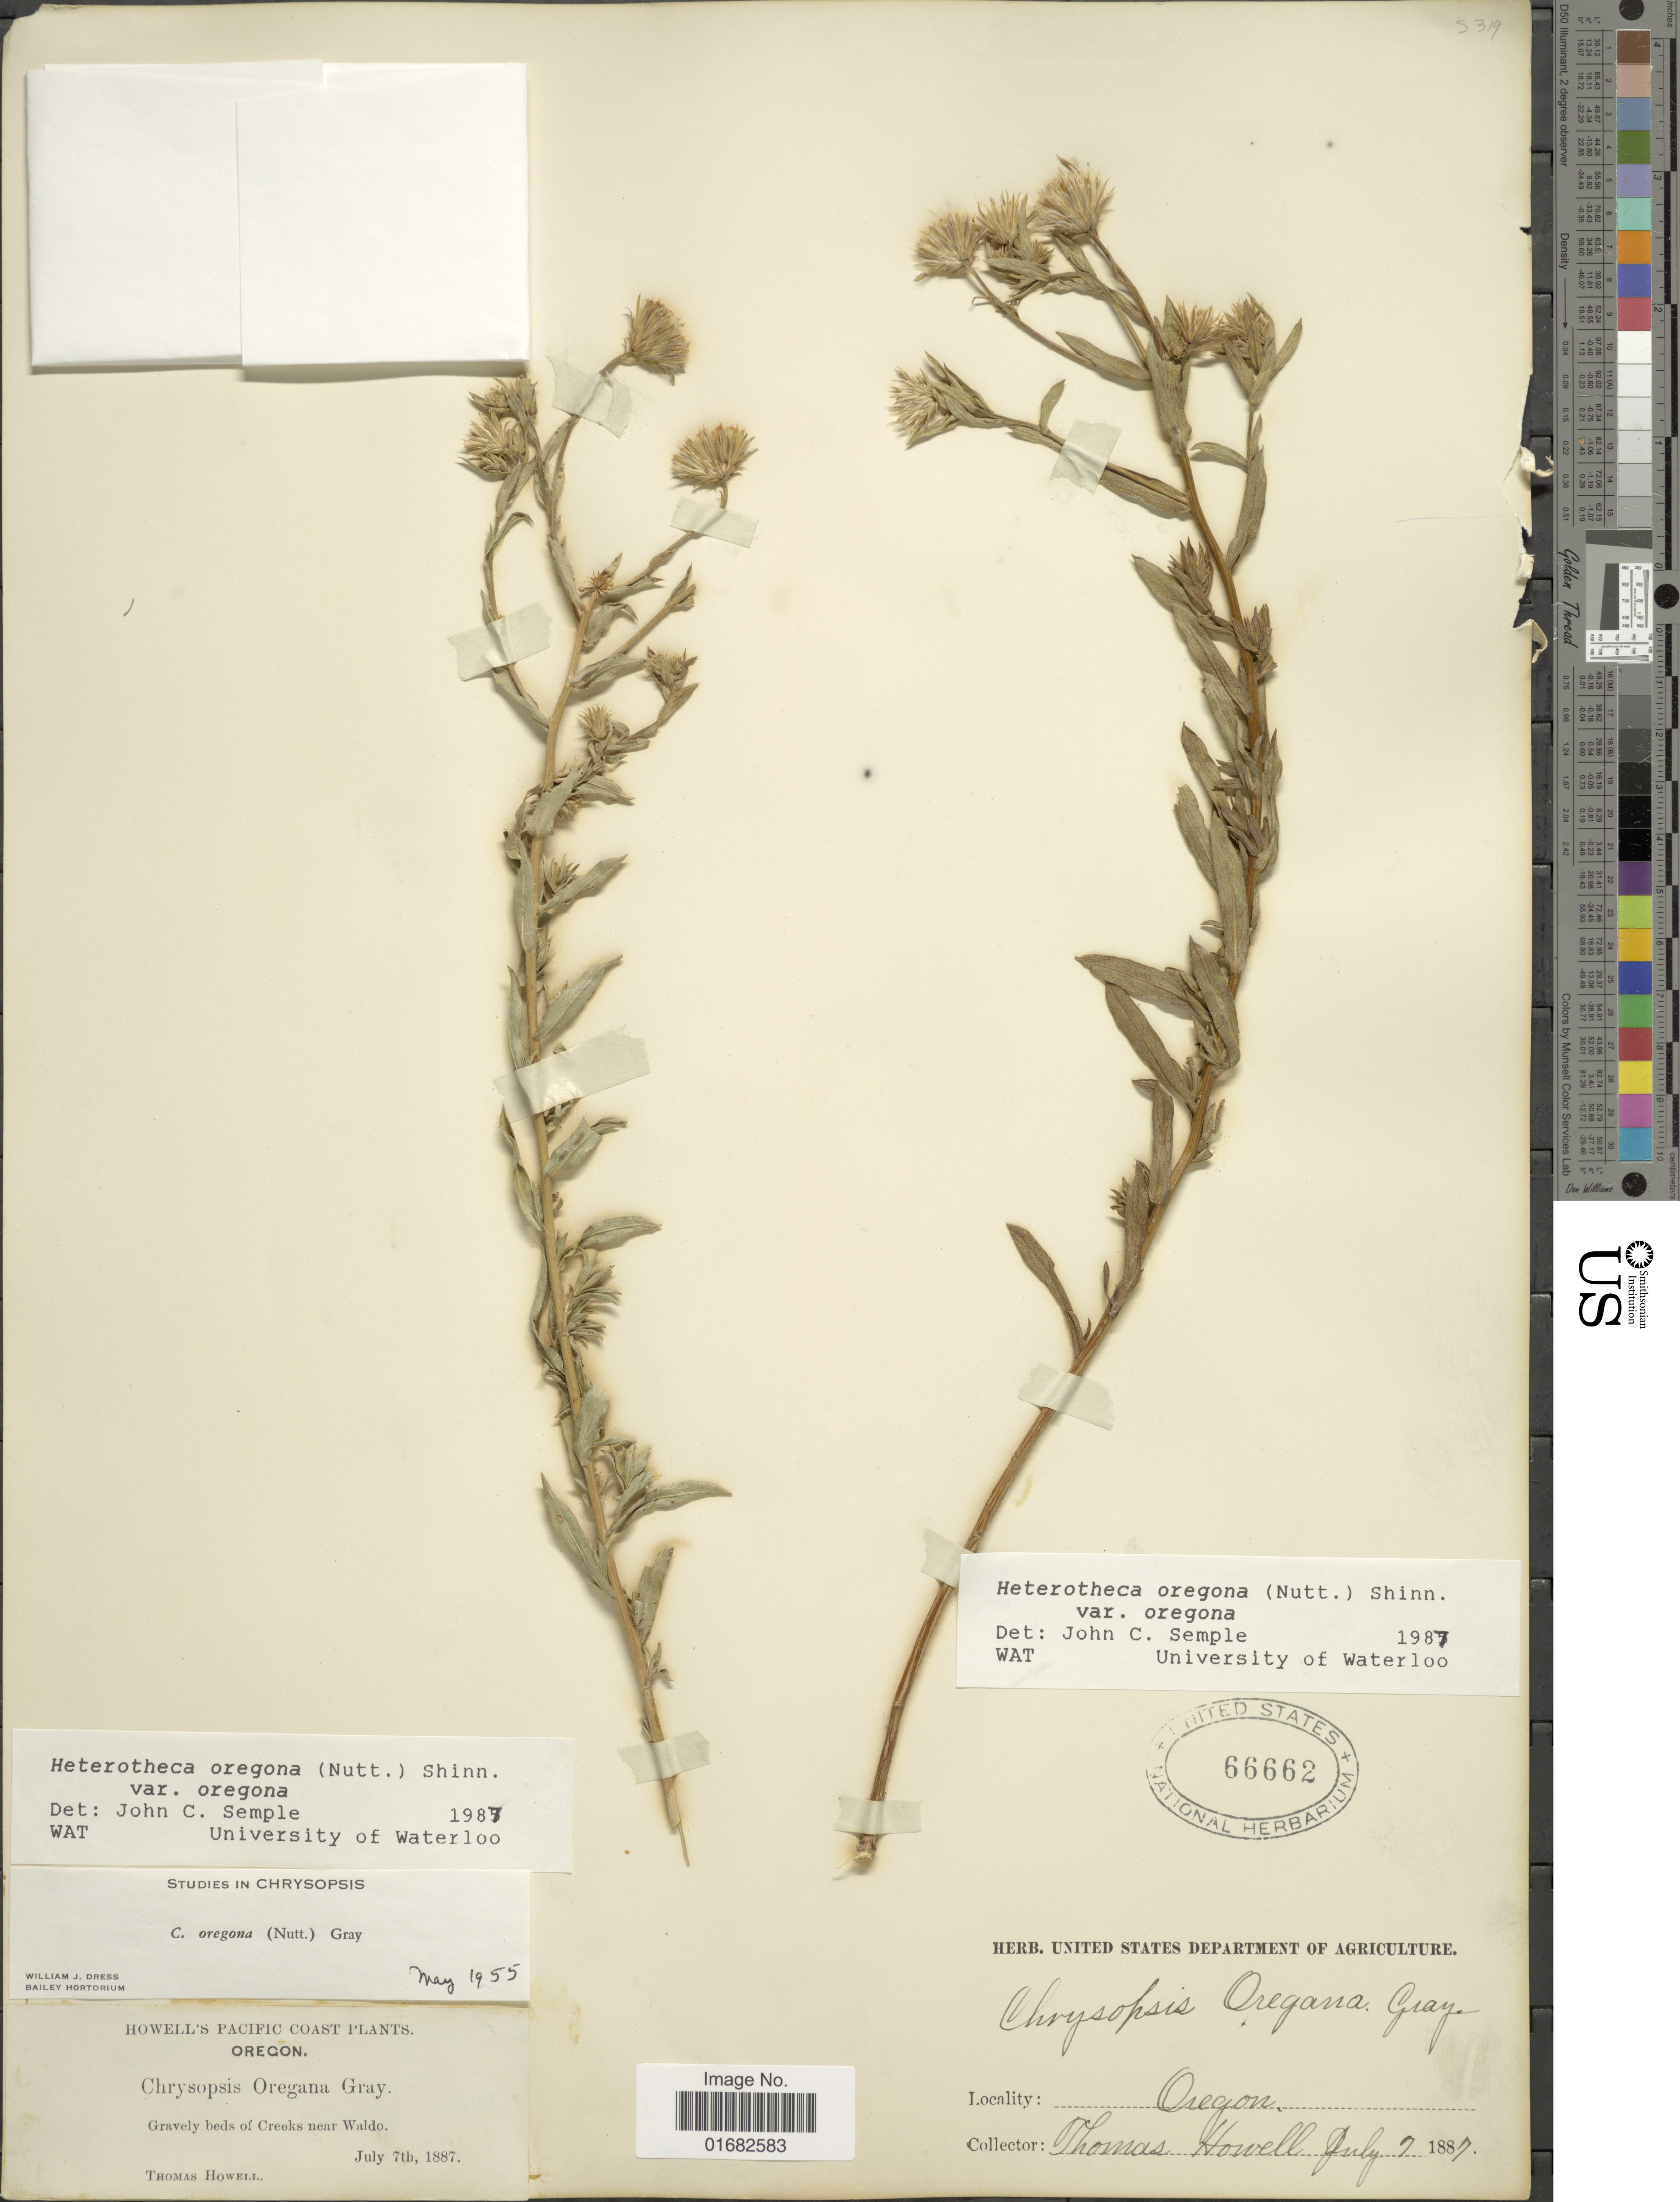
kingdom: Plantae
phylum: Tracheophyta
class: Magnoliopsida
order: Asterales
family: Asteraceae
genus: Heterotheca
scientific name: Heterotheca oregona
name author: (Nutt.) Shinners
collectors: T. Howell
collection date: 1887-07-07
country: United States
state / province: Oregon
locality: Pacific Coast. Creeks near Waldo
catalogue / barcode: US 66662